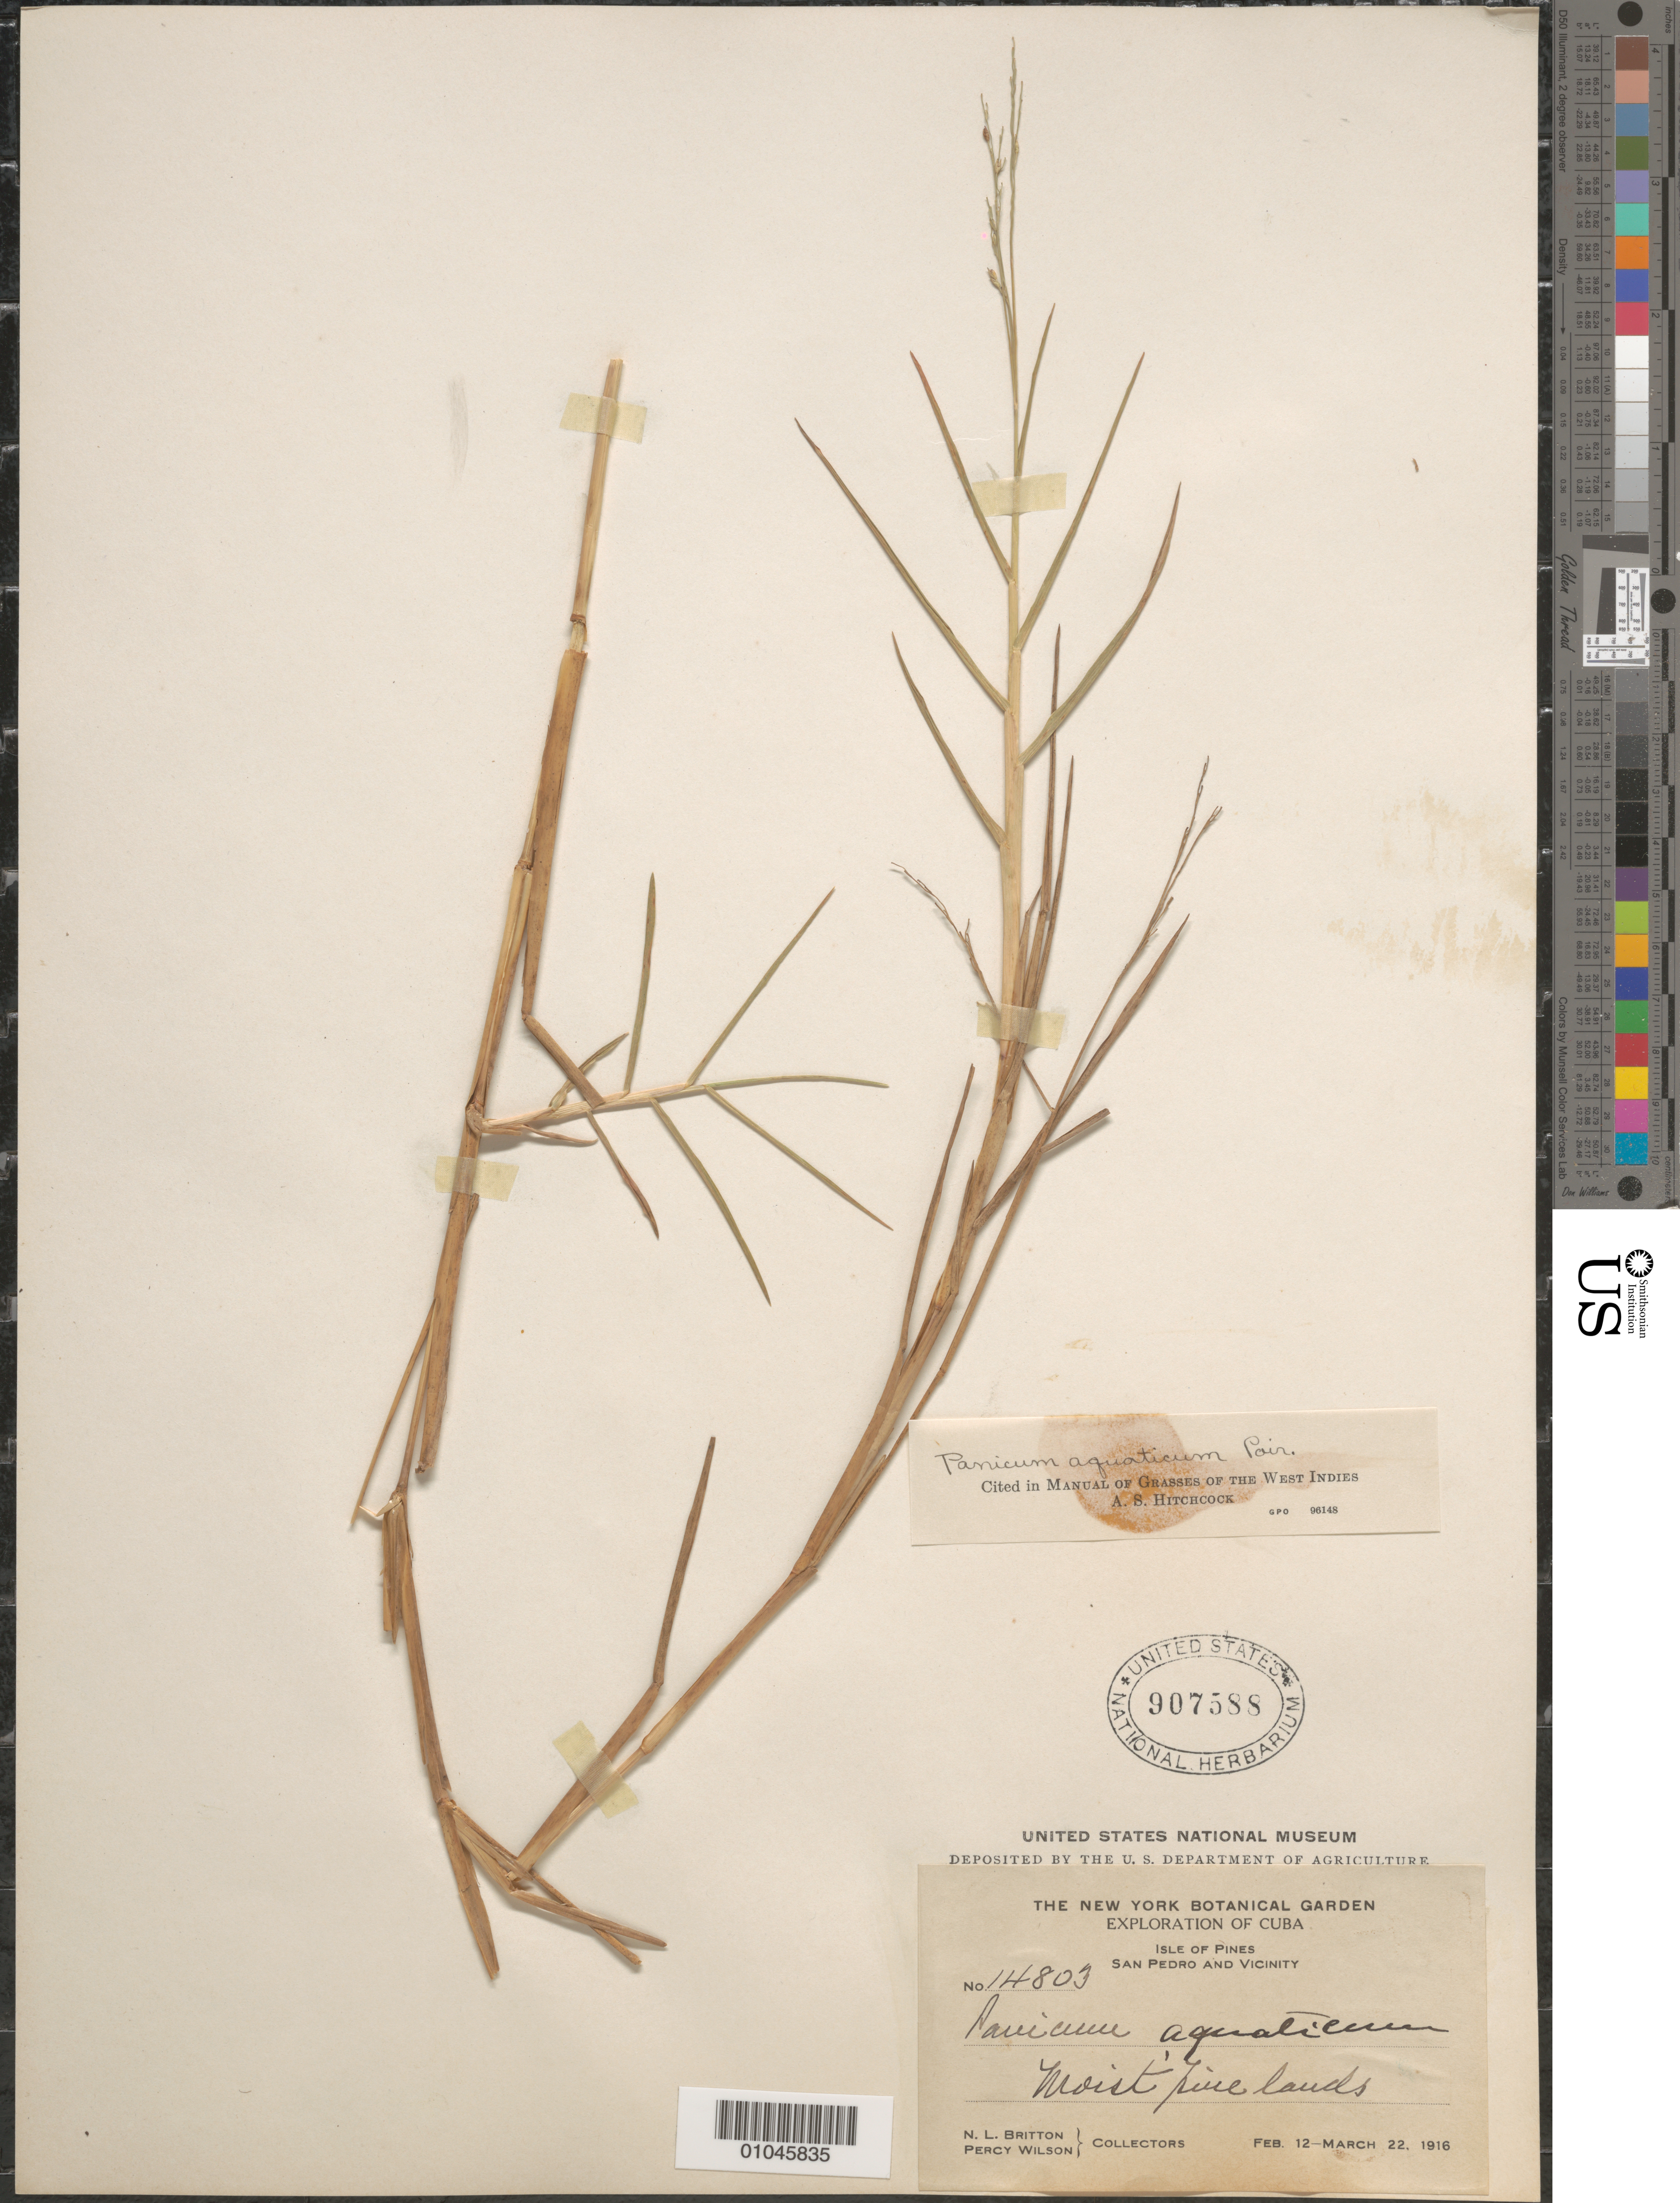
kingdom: Plantae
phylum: Tracheophyta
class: Liliopsida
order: Poales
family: Poaceae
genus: Panicum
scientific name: Panicum aquaticum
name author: Poir.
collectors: N. Britton & P. Wilson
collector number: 14803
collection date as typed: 12 Feb 1916 to 22 Mar 1916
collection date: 1916-02-12/1916-03-22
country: Cuba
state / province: Isla de la Juventud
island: Isla de la Juventud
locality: [Isle of Pines] San Pedro and vicinity Moist pine lands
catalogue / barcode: US 907588